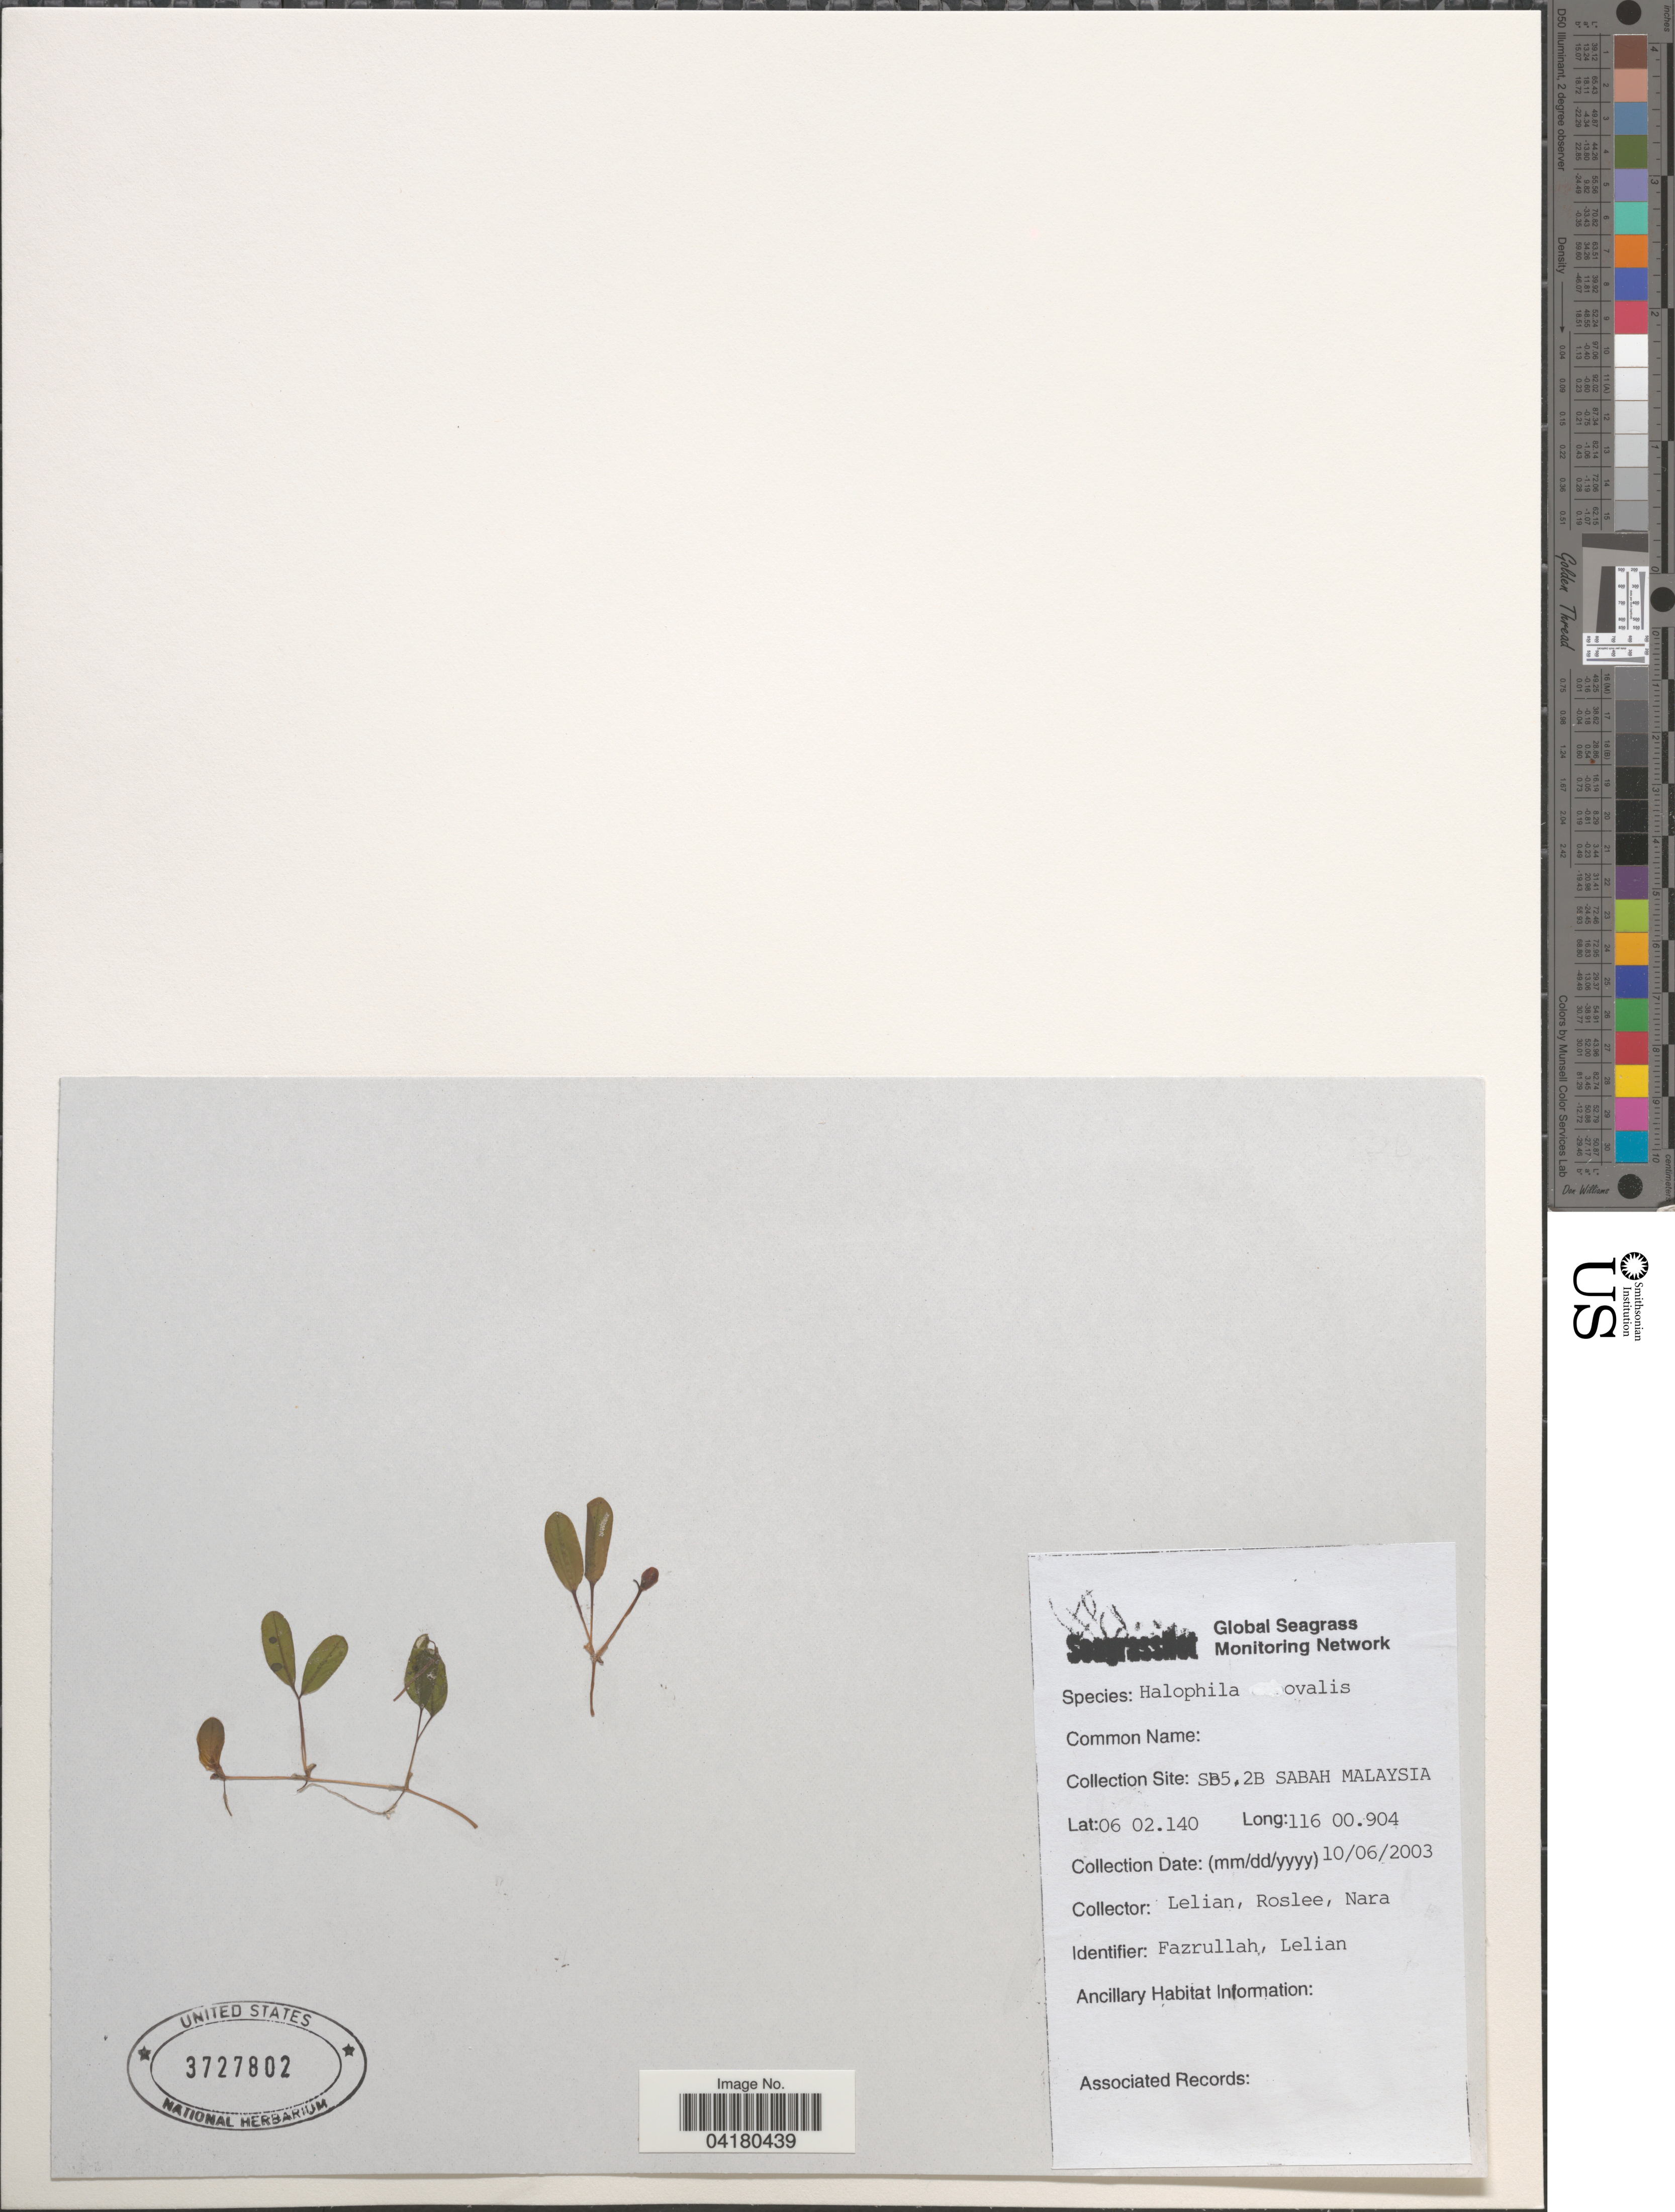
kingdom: Plantae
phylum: Tracheophyta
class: Liliopsida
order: Alismatales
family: Hydrocharitaceae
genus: Halophila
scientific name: Halophila ovalis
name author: (R. Br.) Hook. f.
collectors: Lelian, Roslee & Nara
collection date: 2003-06-10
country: Malaysia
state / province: Sabah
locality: Collection Site: SB5.2B.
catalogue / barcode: US 3727802